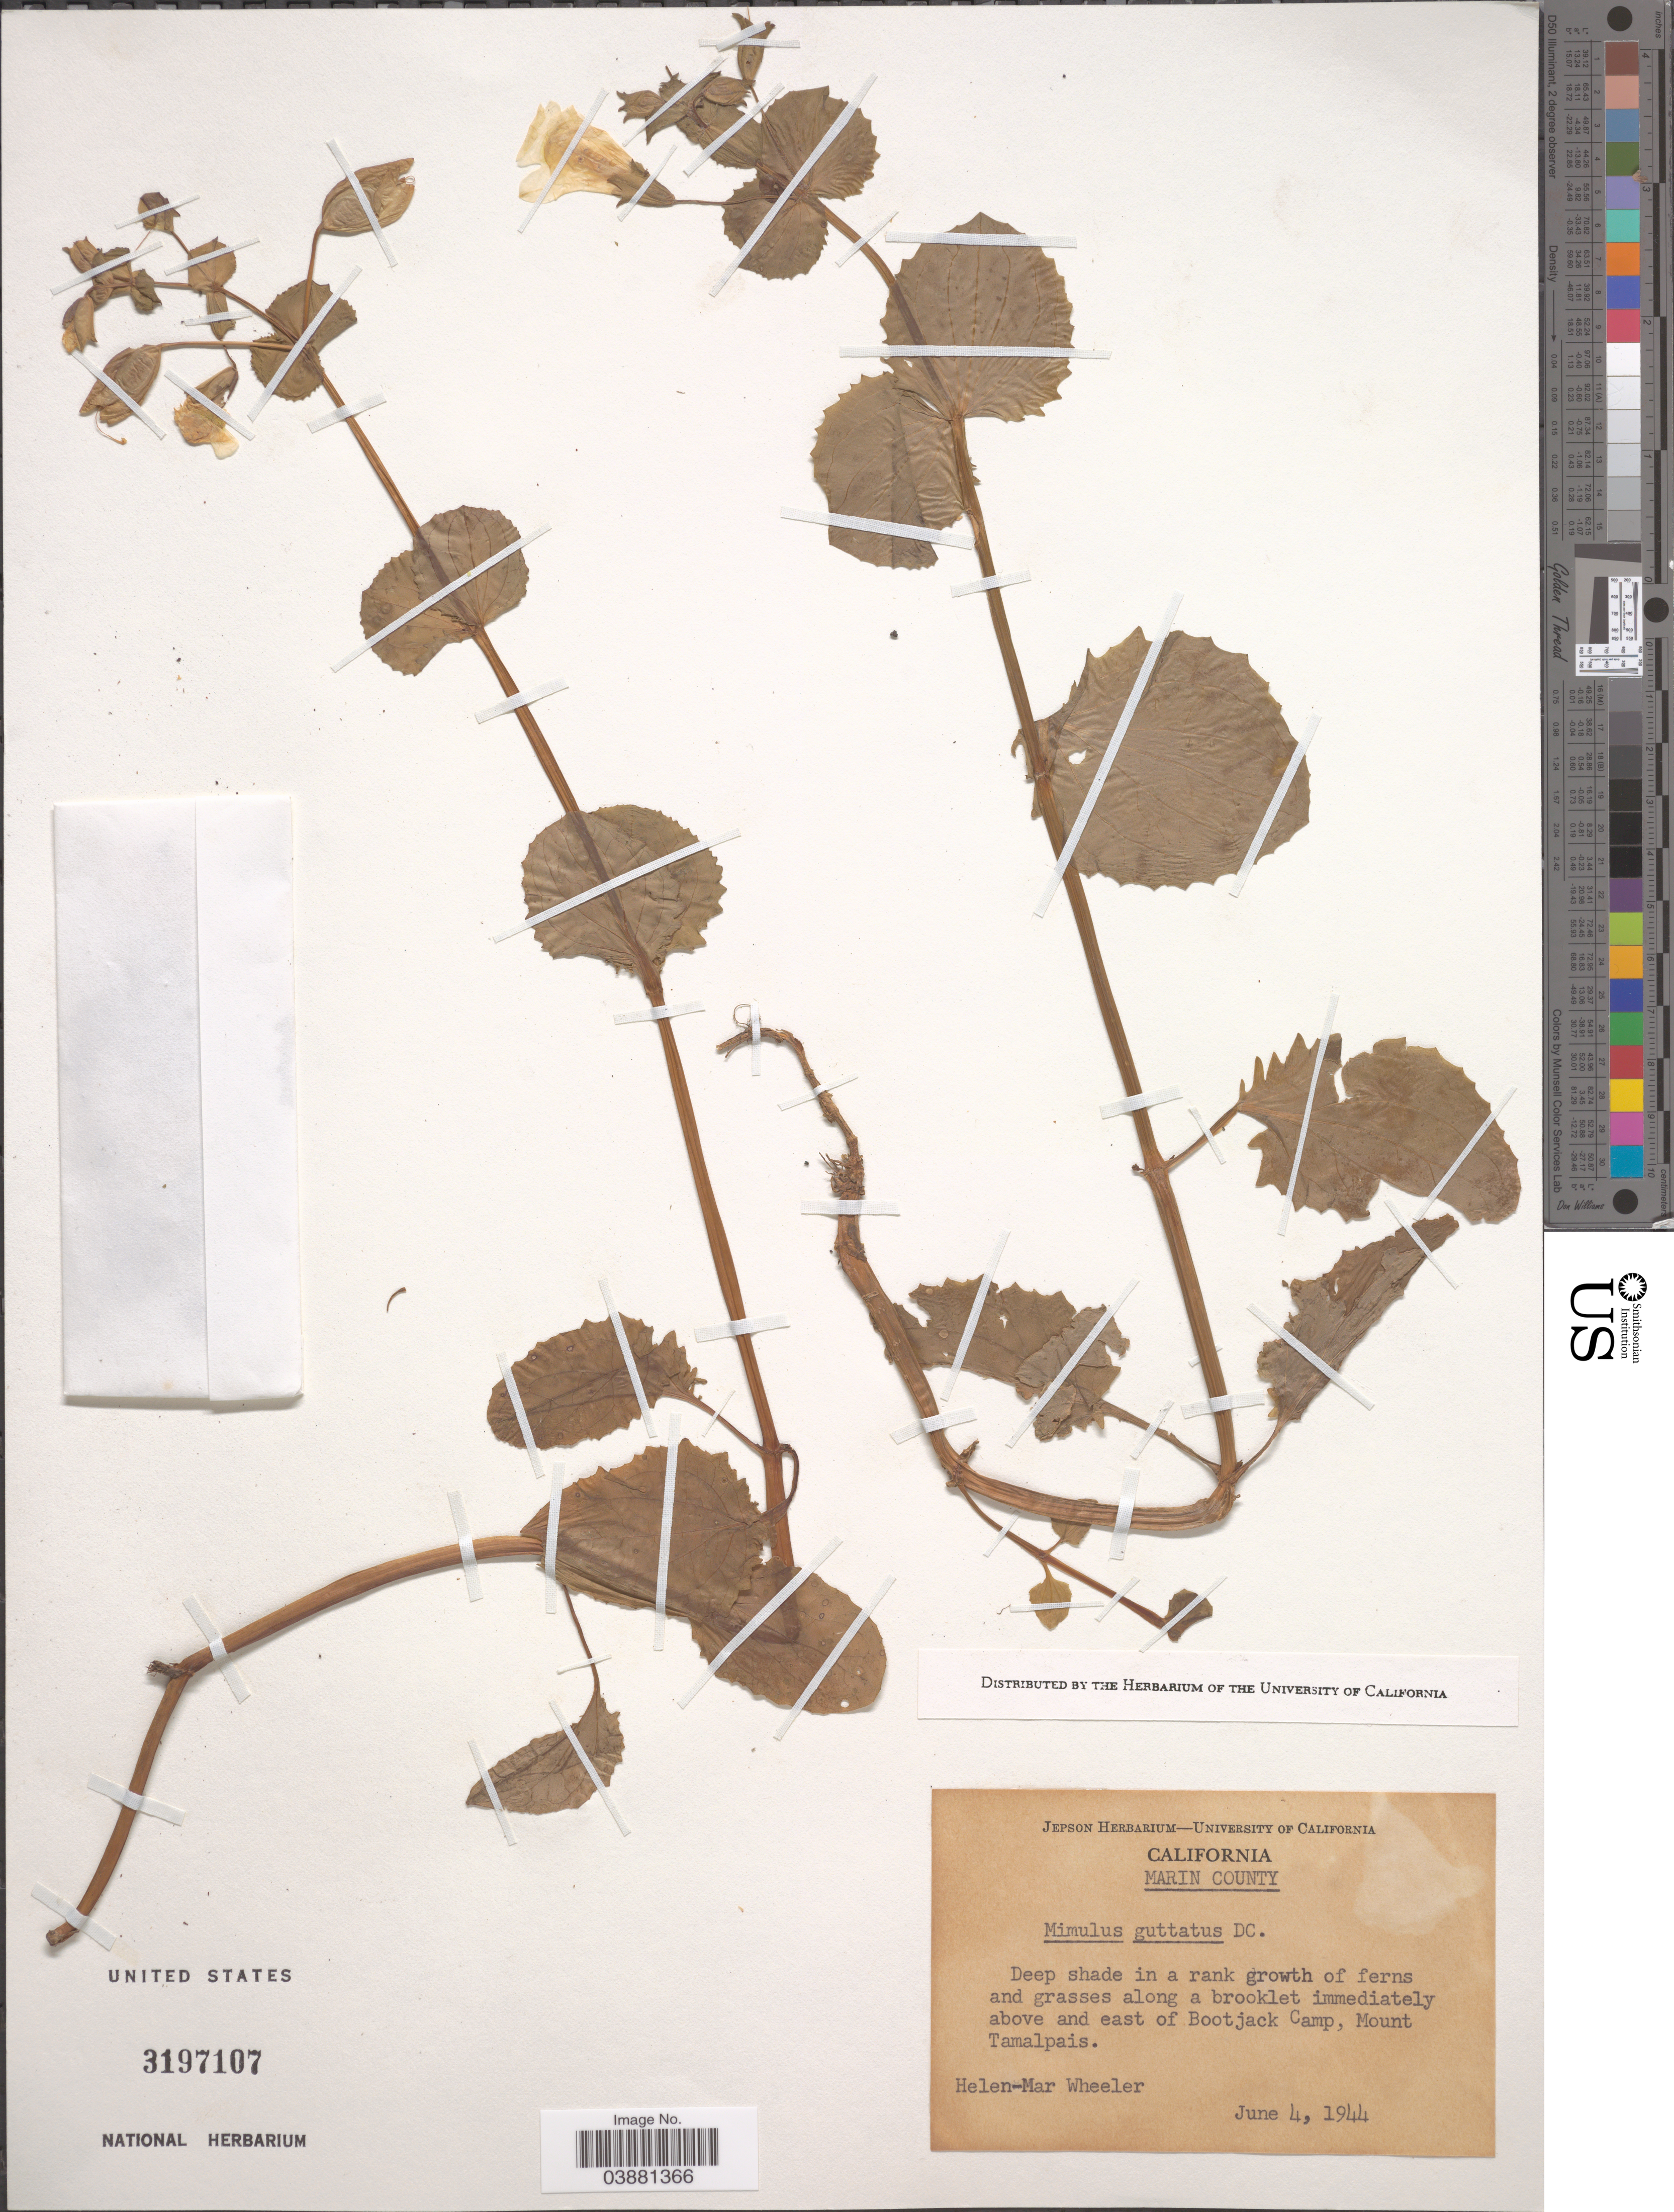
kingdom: Plantae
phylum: Tracheophyta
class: Magnoliopsida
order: Lamiales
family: Phrymaceae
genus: Mimulus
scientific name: Mimulus guttatus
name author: DC.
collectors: H.-M. Wheeler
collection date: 1944-06-04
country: United States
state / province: California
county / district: Marin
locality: Marin County. Deep shade in a rank growth of ferns and grasses along a brooklet immediately above and east of Bootjack Camp, Mount Tamalpais.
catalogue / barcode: US 3197107